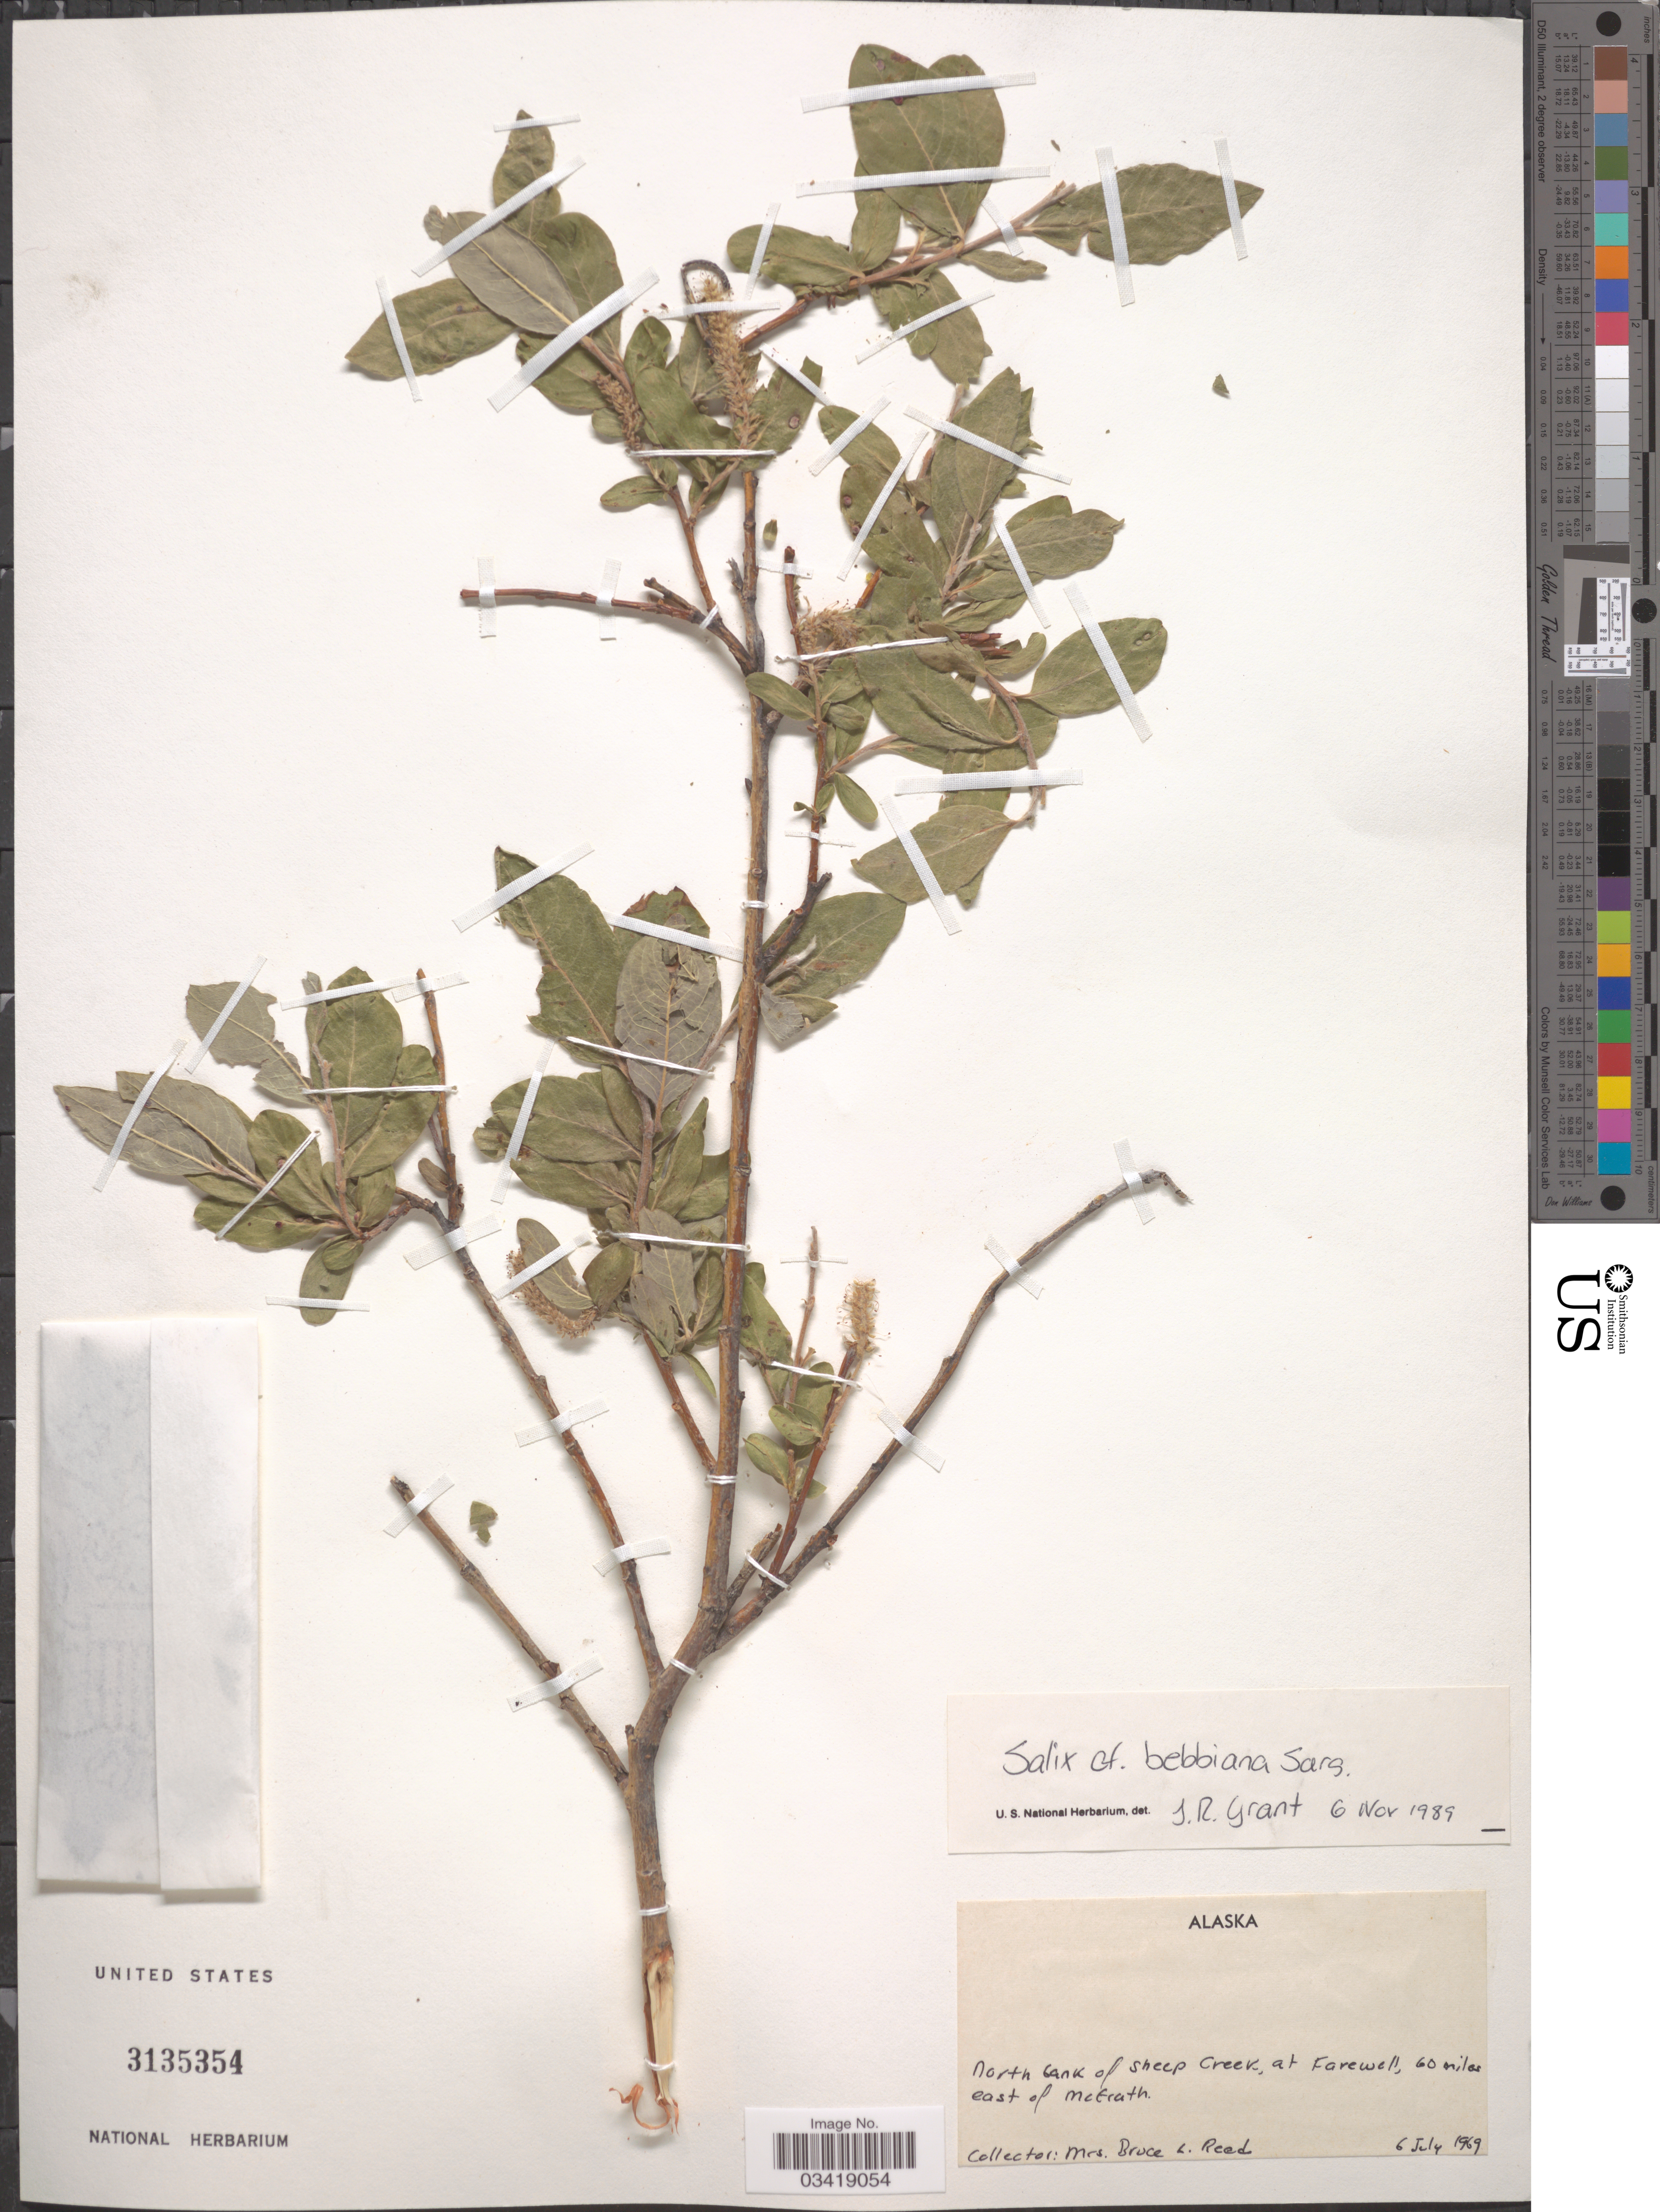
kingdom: Plantae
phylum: Tracheophyta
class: Magnoliopsida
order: Malpighiales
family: Salicaceae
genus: Salix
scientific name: Salix bebbiana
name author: Sarg.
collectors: B. Reed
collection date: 1969-07-06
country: United States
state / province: Alaska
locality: North bank of Sheep Creek, at Farewell, 60 miles east of McGrath.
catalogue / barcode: US 3135354